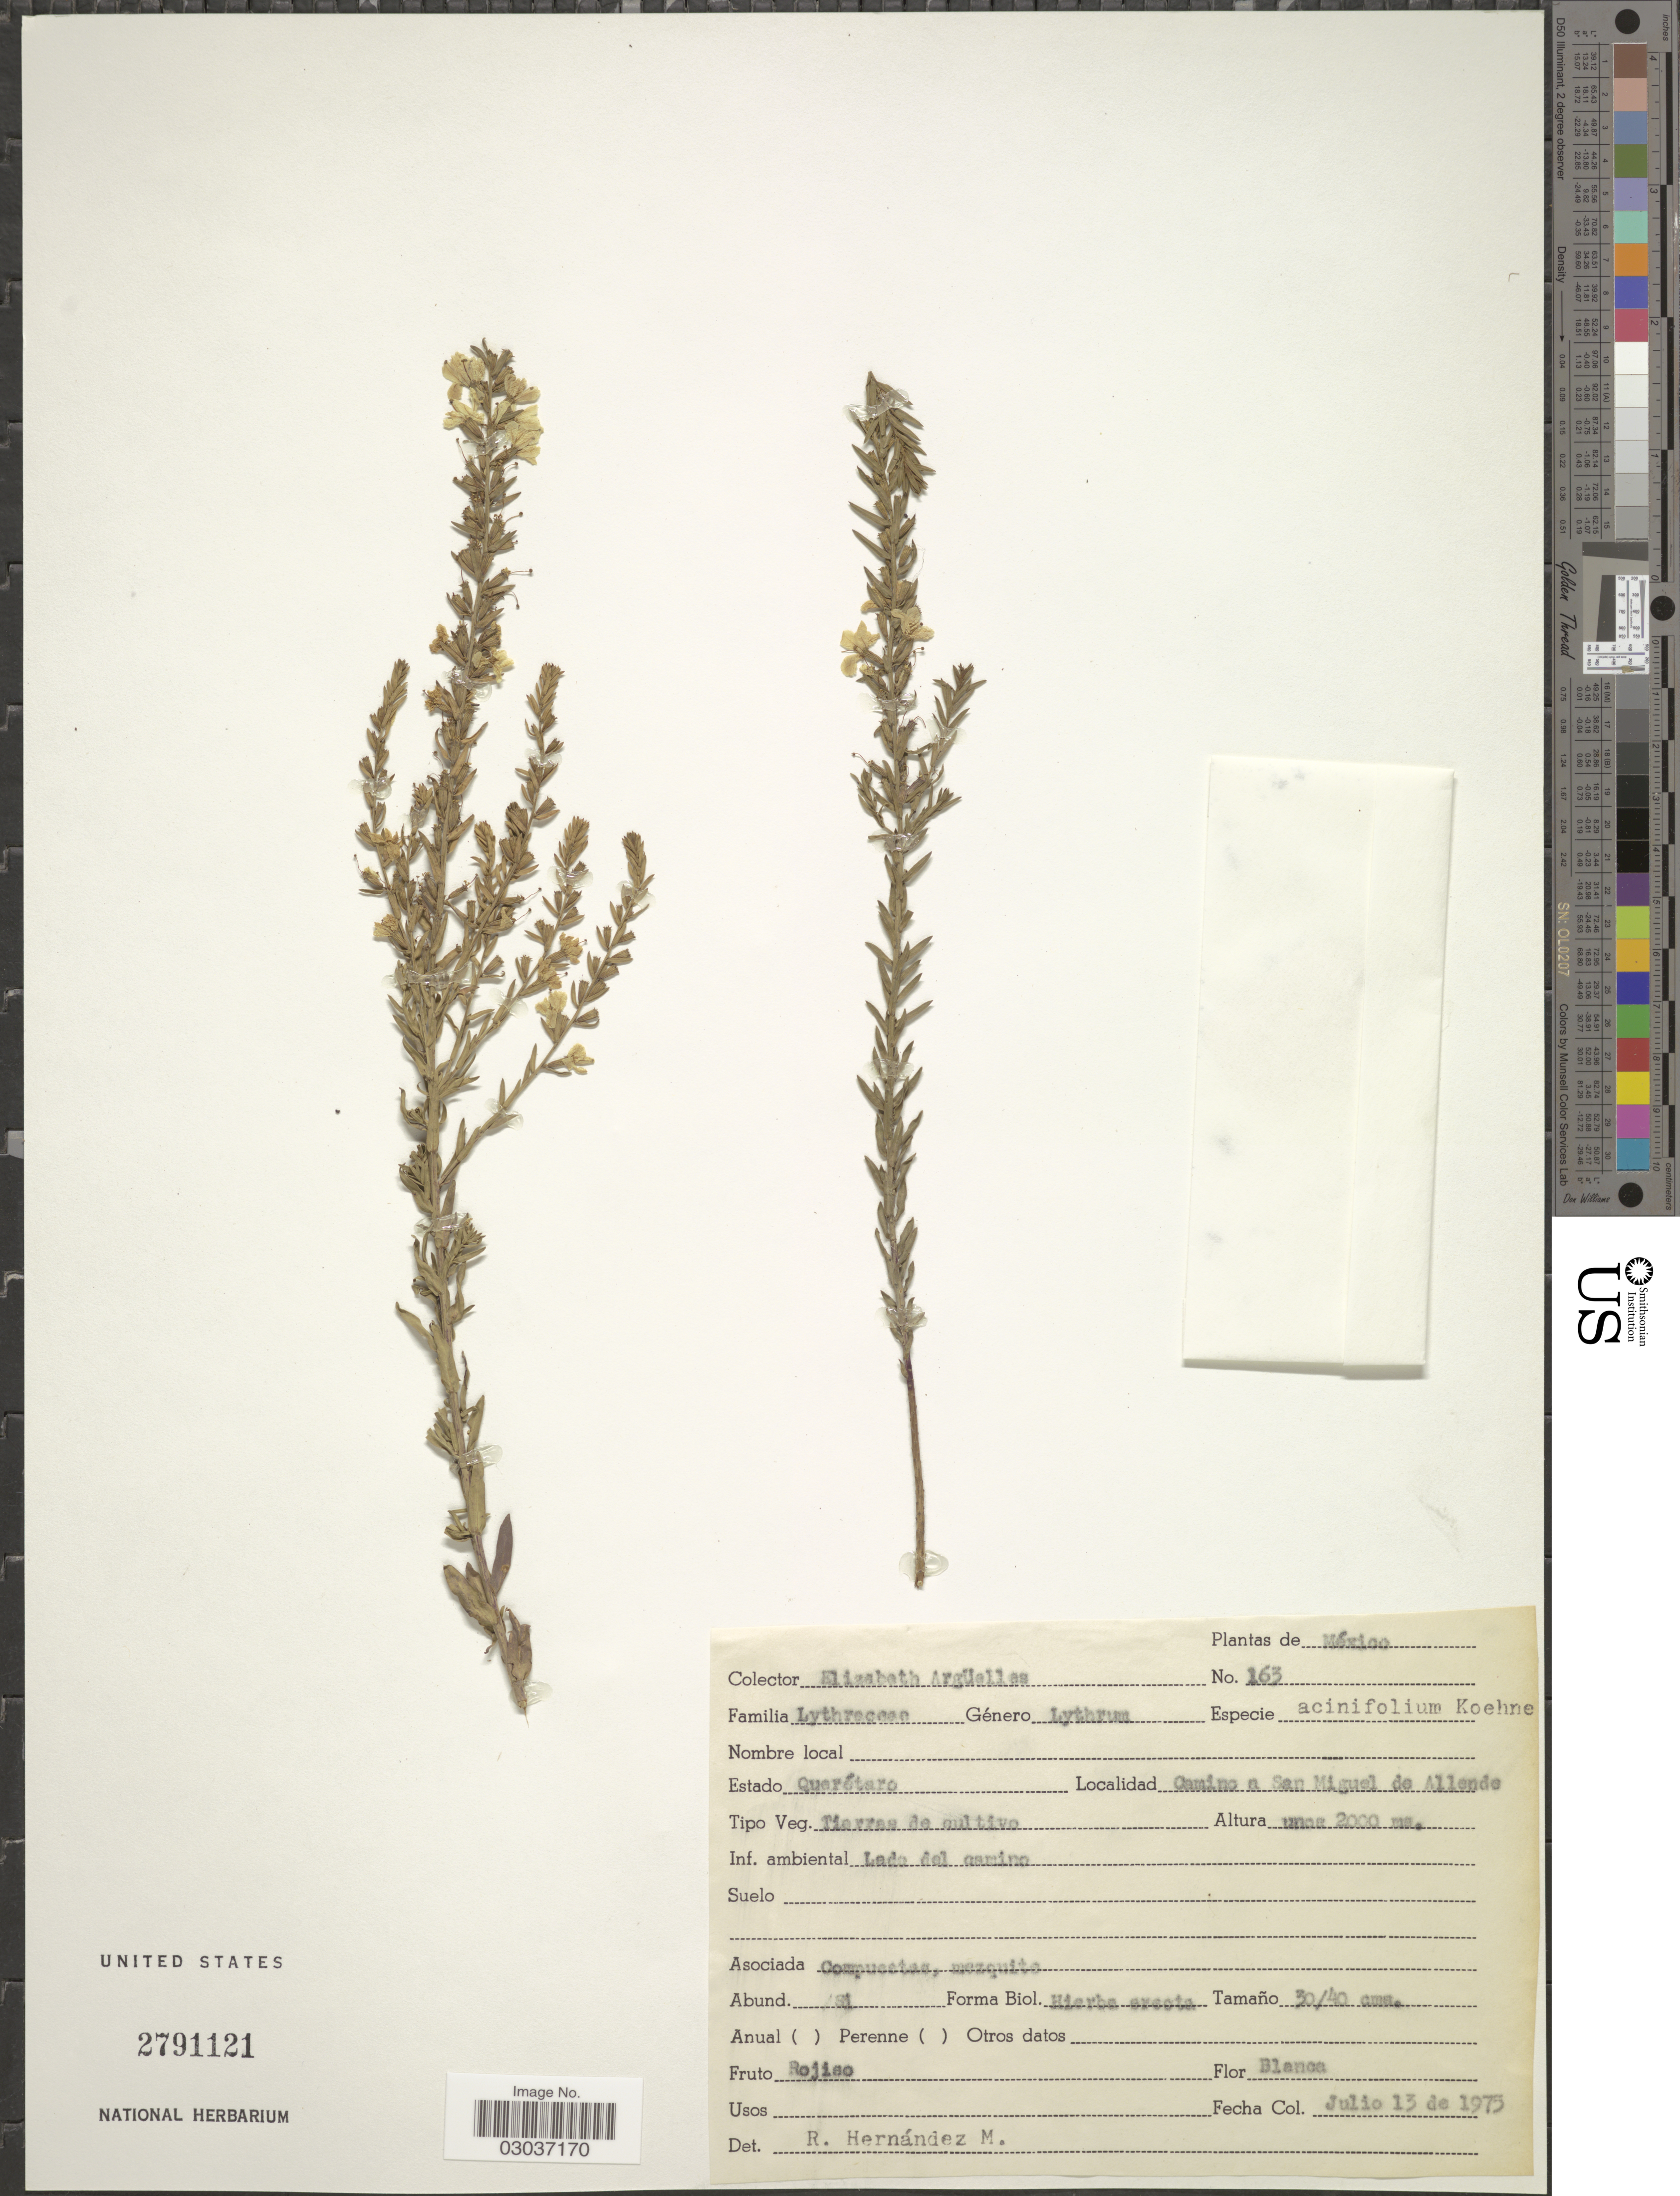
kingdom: Plantae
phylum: Tracheophyta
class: Magnoliopsida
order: Myrtales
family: Lythraceae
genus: Lythrum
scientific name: Lythrum acinifolium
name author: Sessé & Moc. ex Koehne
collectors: E. Arguellas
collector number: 163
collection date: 1975-07-13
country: Mexico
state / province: Querétaro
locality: Camino a San Miguel de Allende.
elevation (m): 2000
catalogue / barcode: US 2791121